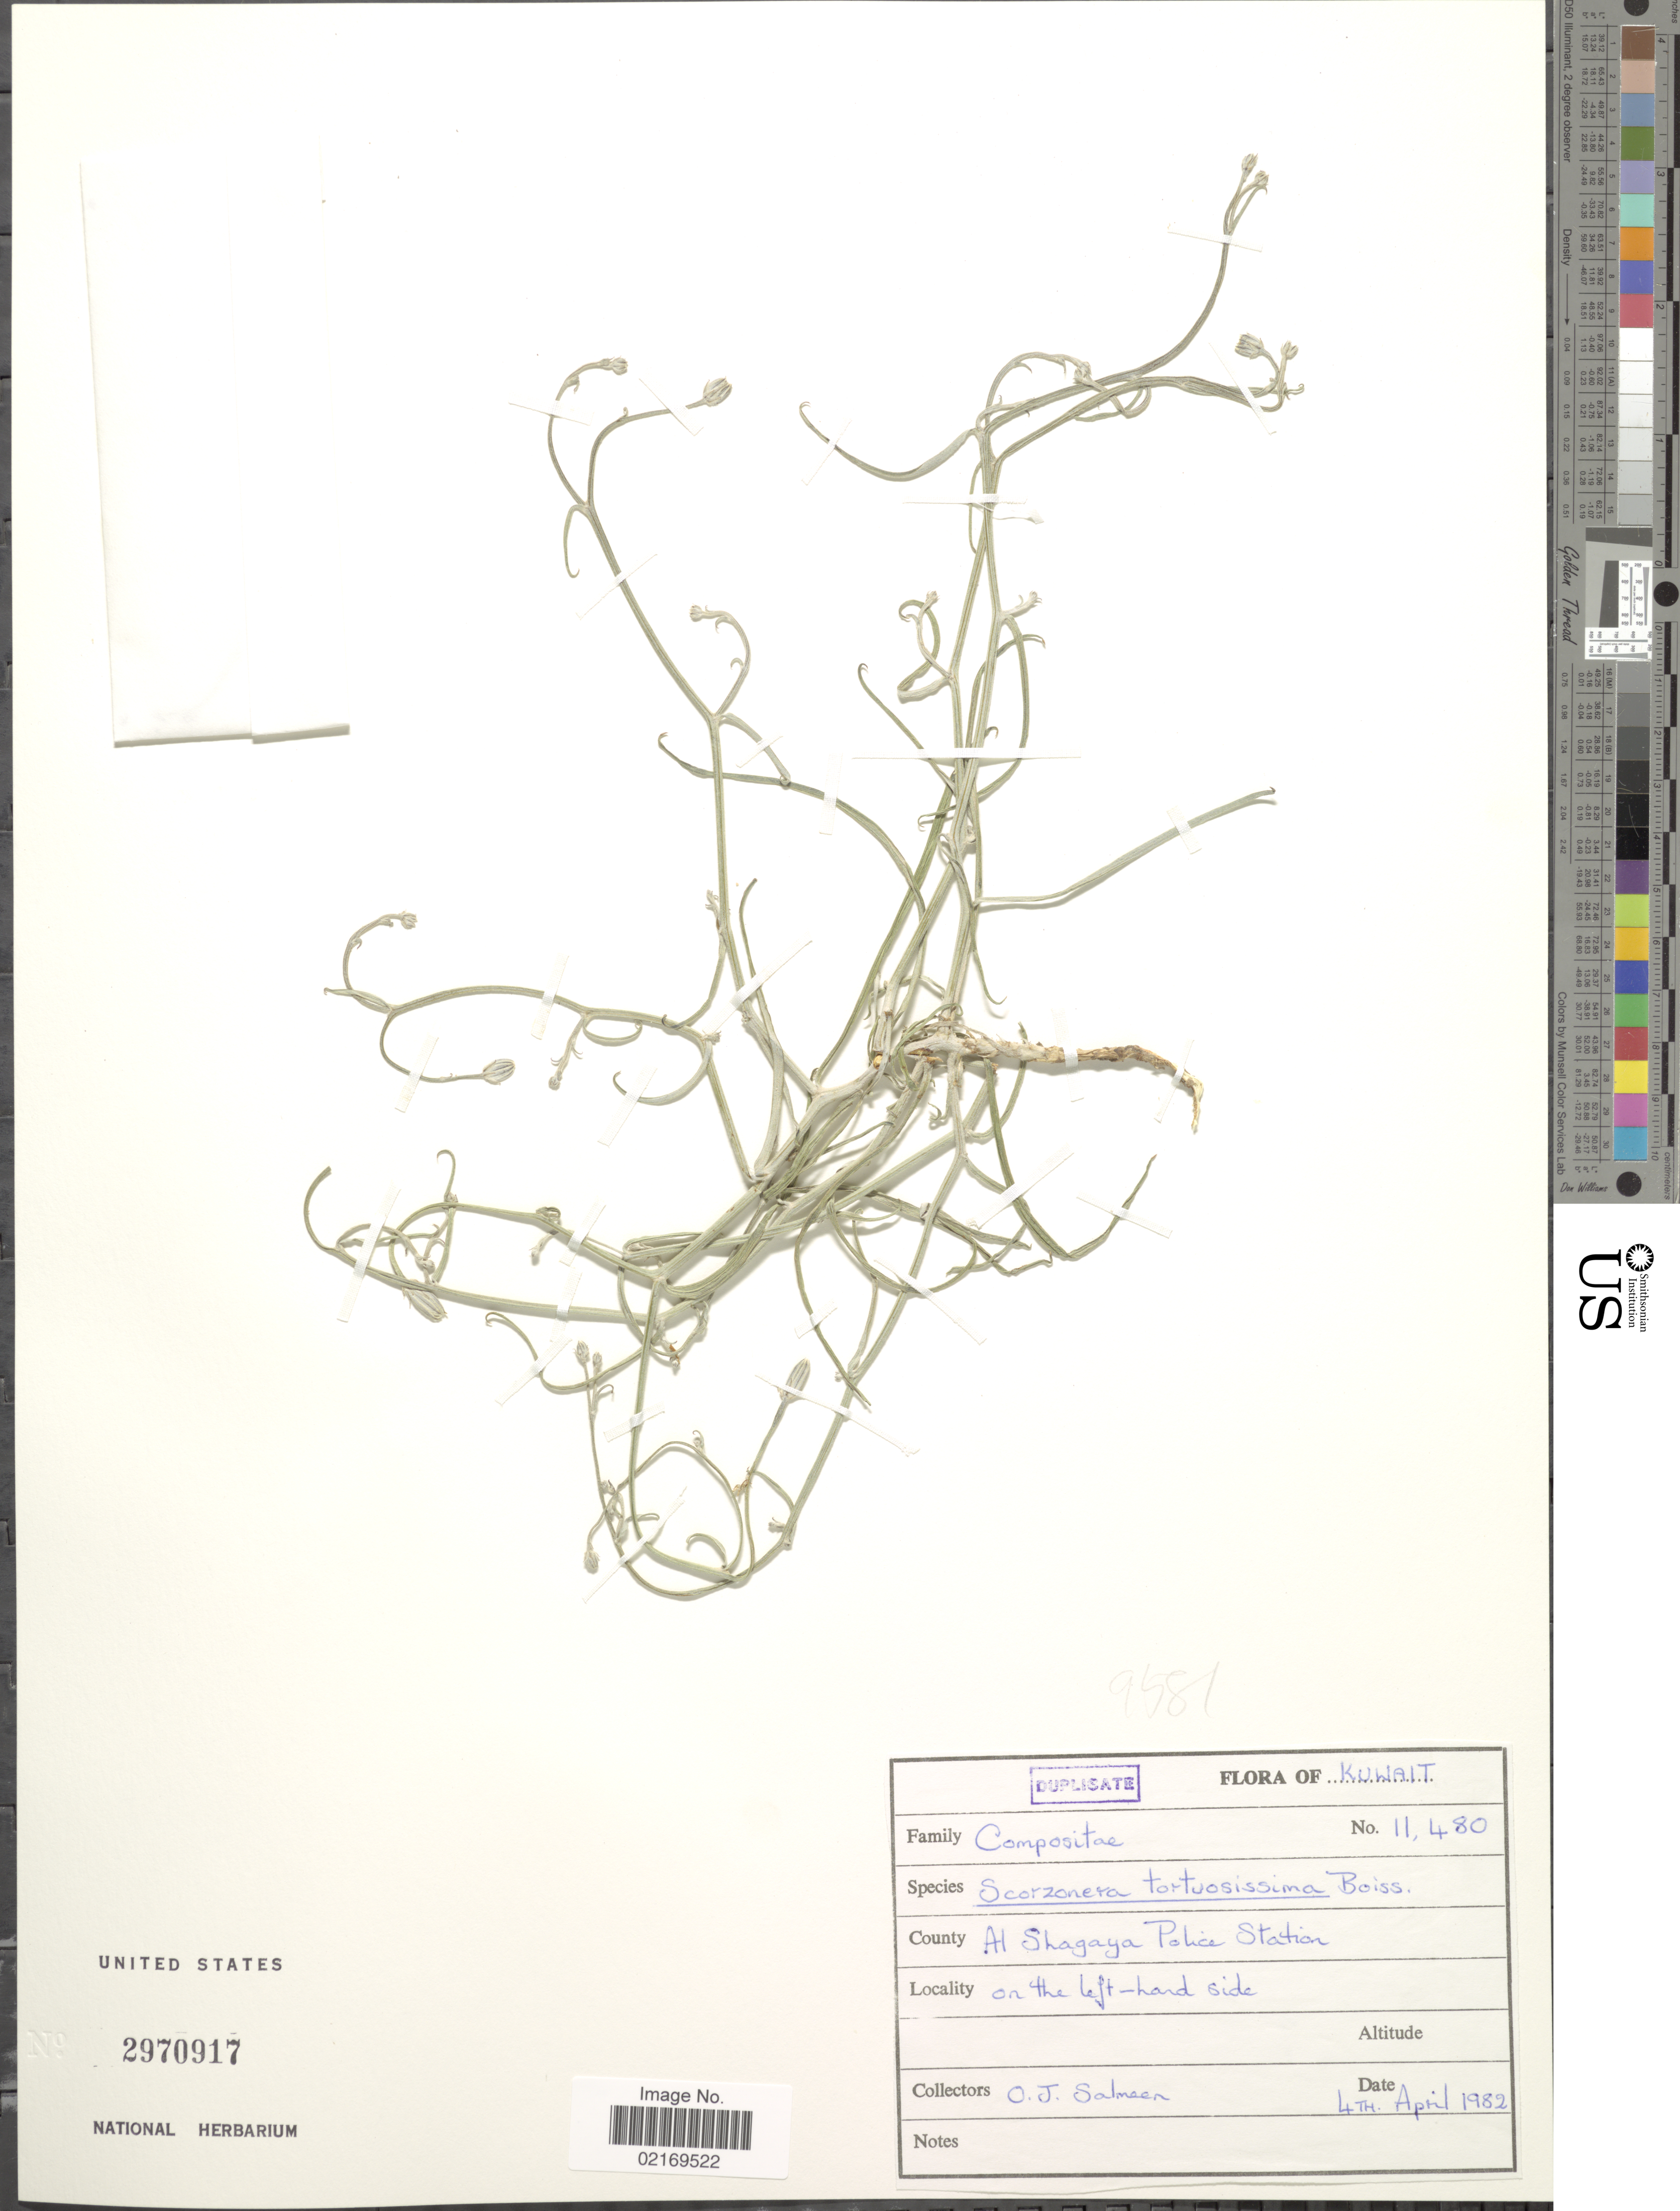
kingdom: Plantae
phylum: Tracheophyta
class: Magnoliopsida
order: Asterales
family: Asteraceae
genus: Scorzonera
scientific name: Scorzonera tortuosissima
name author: Boiss.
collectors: O. Salmeen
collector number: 11480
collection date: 1982-04-04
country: Kuwait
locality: County Al Shagaya Police Station, on the left-hand side.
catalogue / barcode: US 2970917